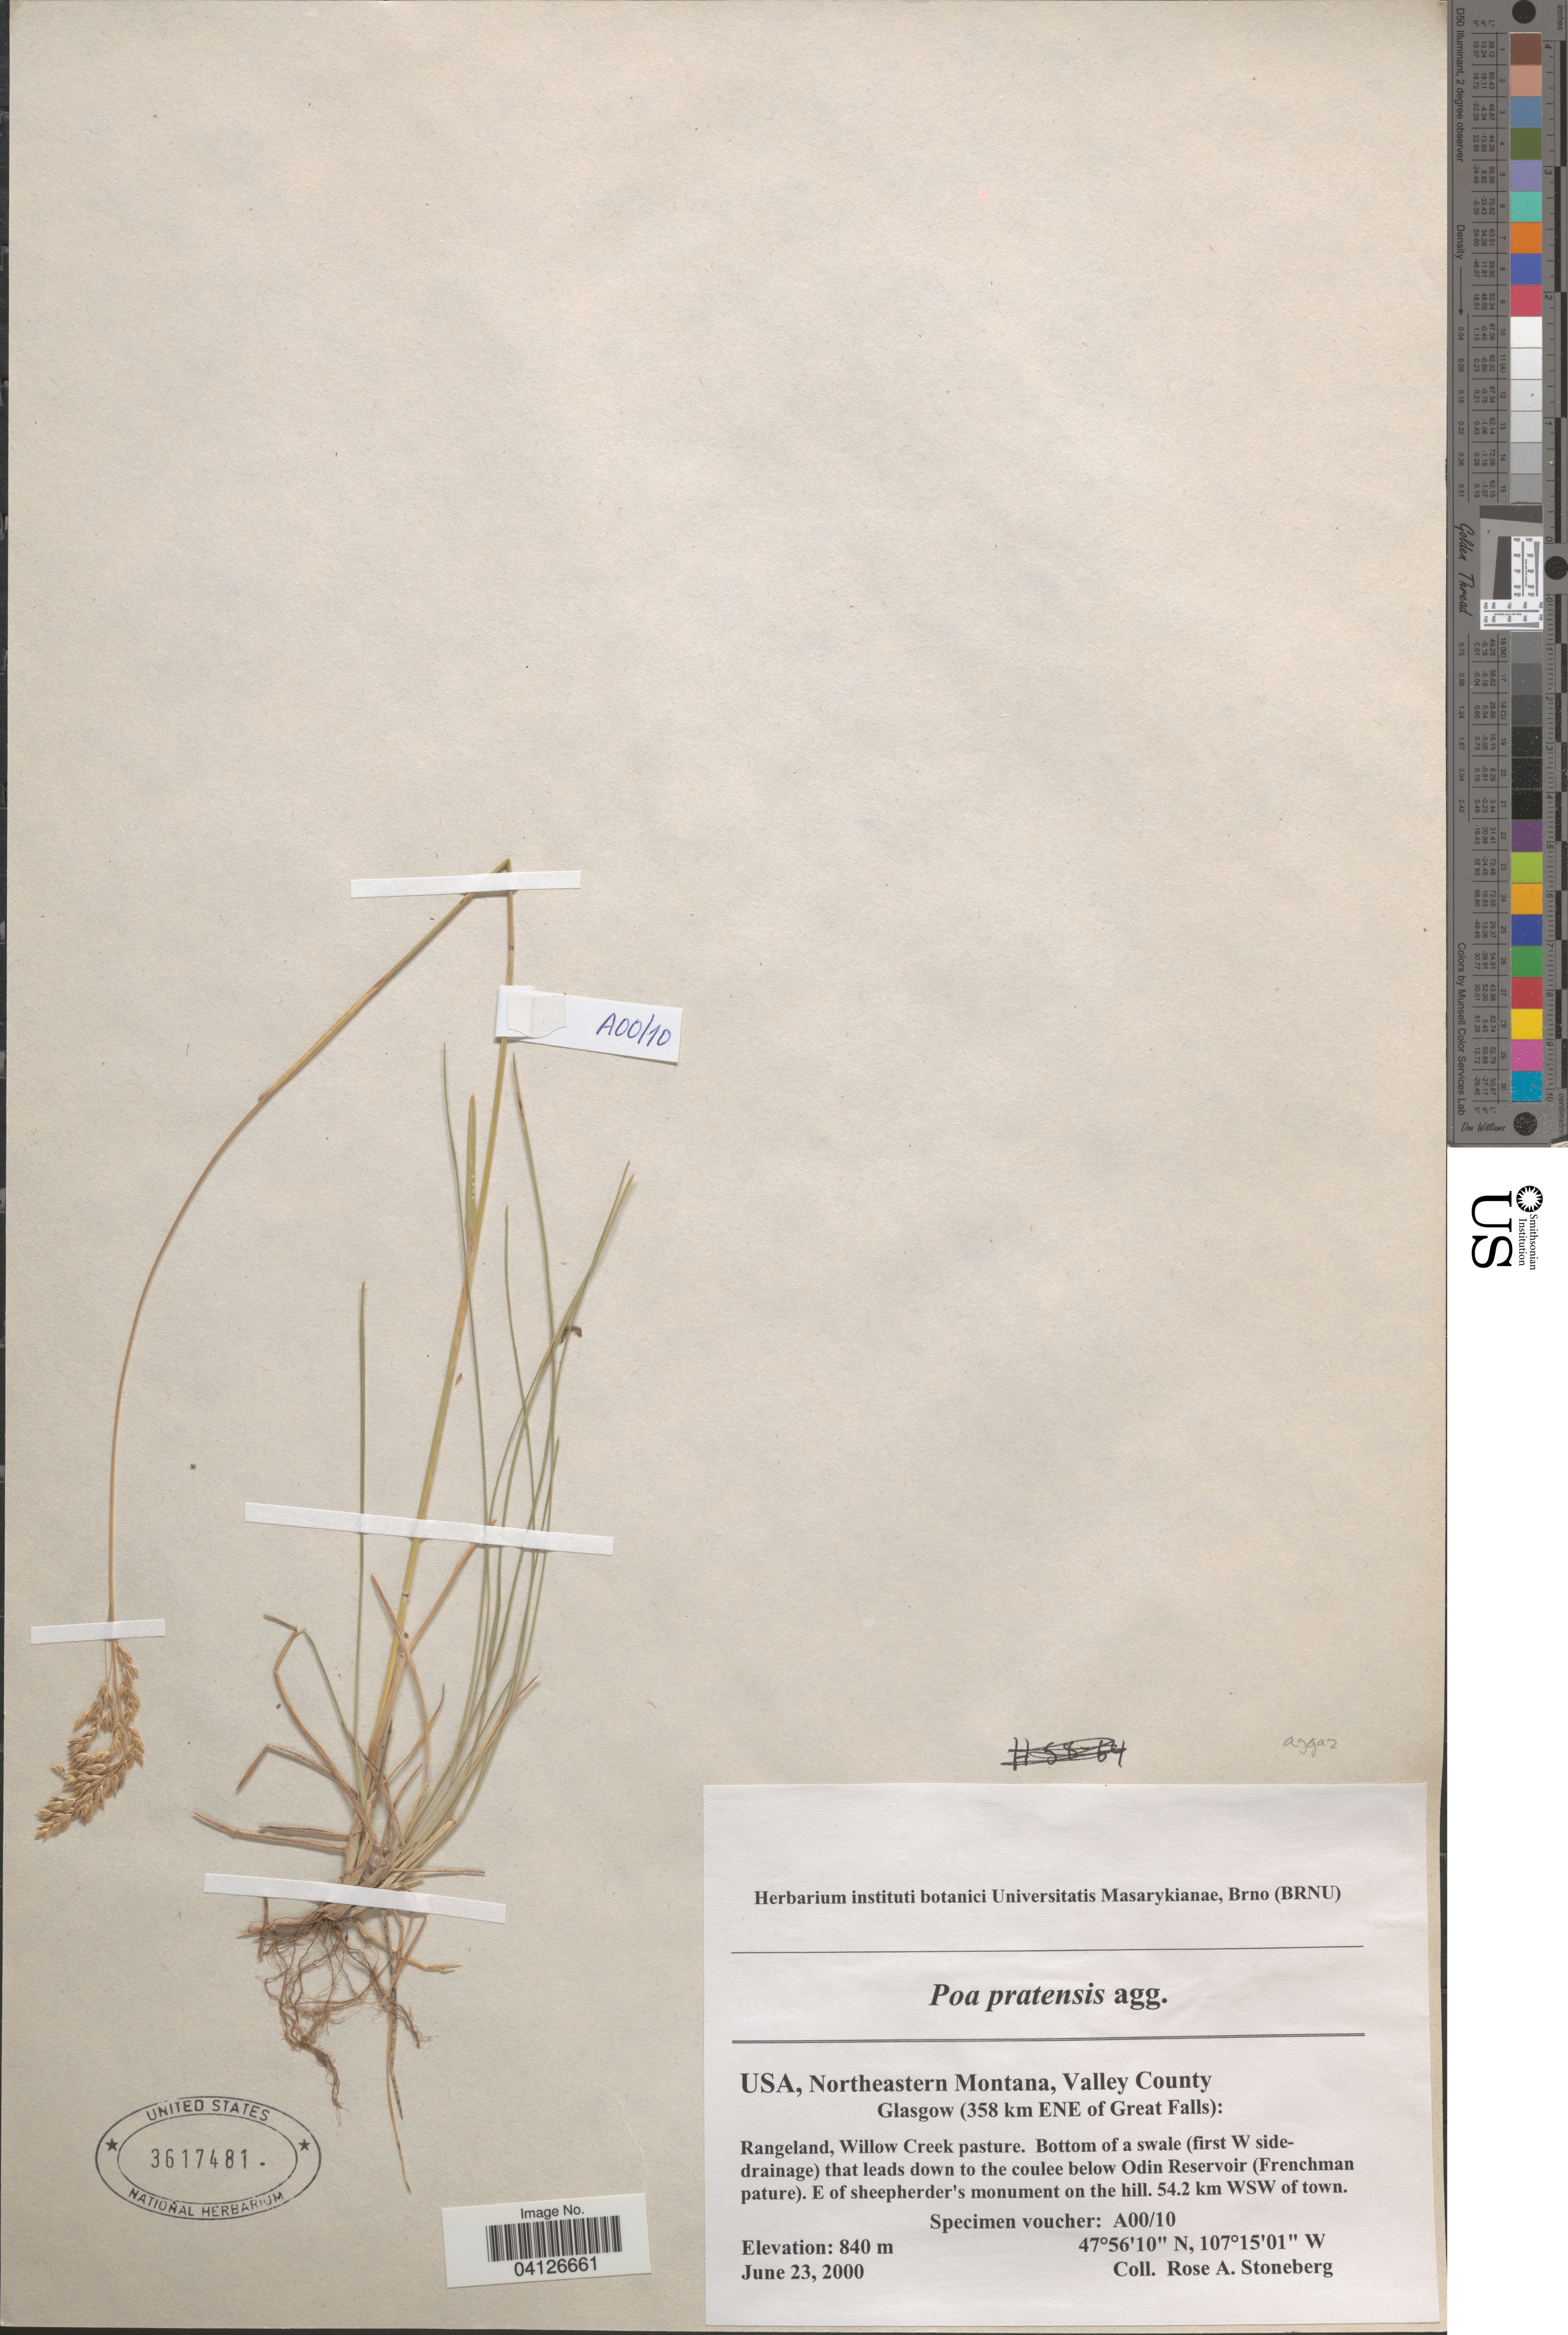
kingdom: Plantae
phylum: Tracheophyta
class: Liliopsida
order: Poales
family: Poaceae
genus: Poa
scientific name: Poa pratensis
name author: L.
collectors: R. Stoneberg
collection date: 2000-06-23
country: United States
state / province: Montana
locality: Northeastern Montana, Valley County. Glasgow (358 km ENE of Great Falls). Rangeland, Willow Creek pasture. Bottom of a swale (first W side-drainage) that leads down to the coulee below Odin Reservoir (Frenchman pasture). E of sheepherder's monument on the hill. 54.2 km WSW of town.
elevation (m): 840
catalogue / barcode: US 3617481